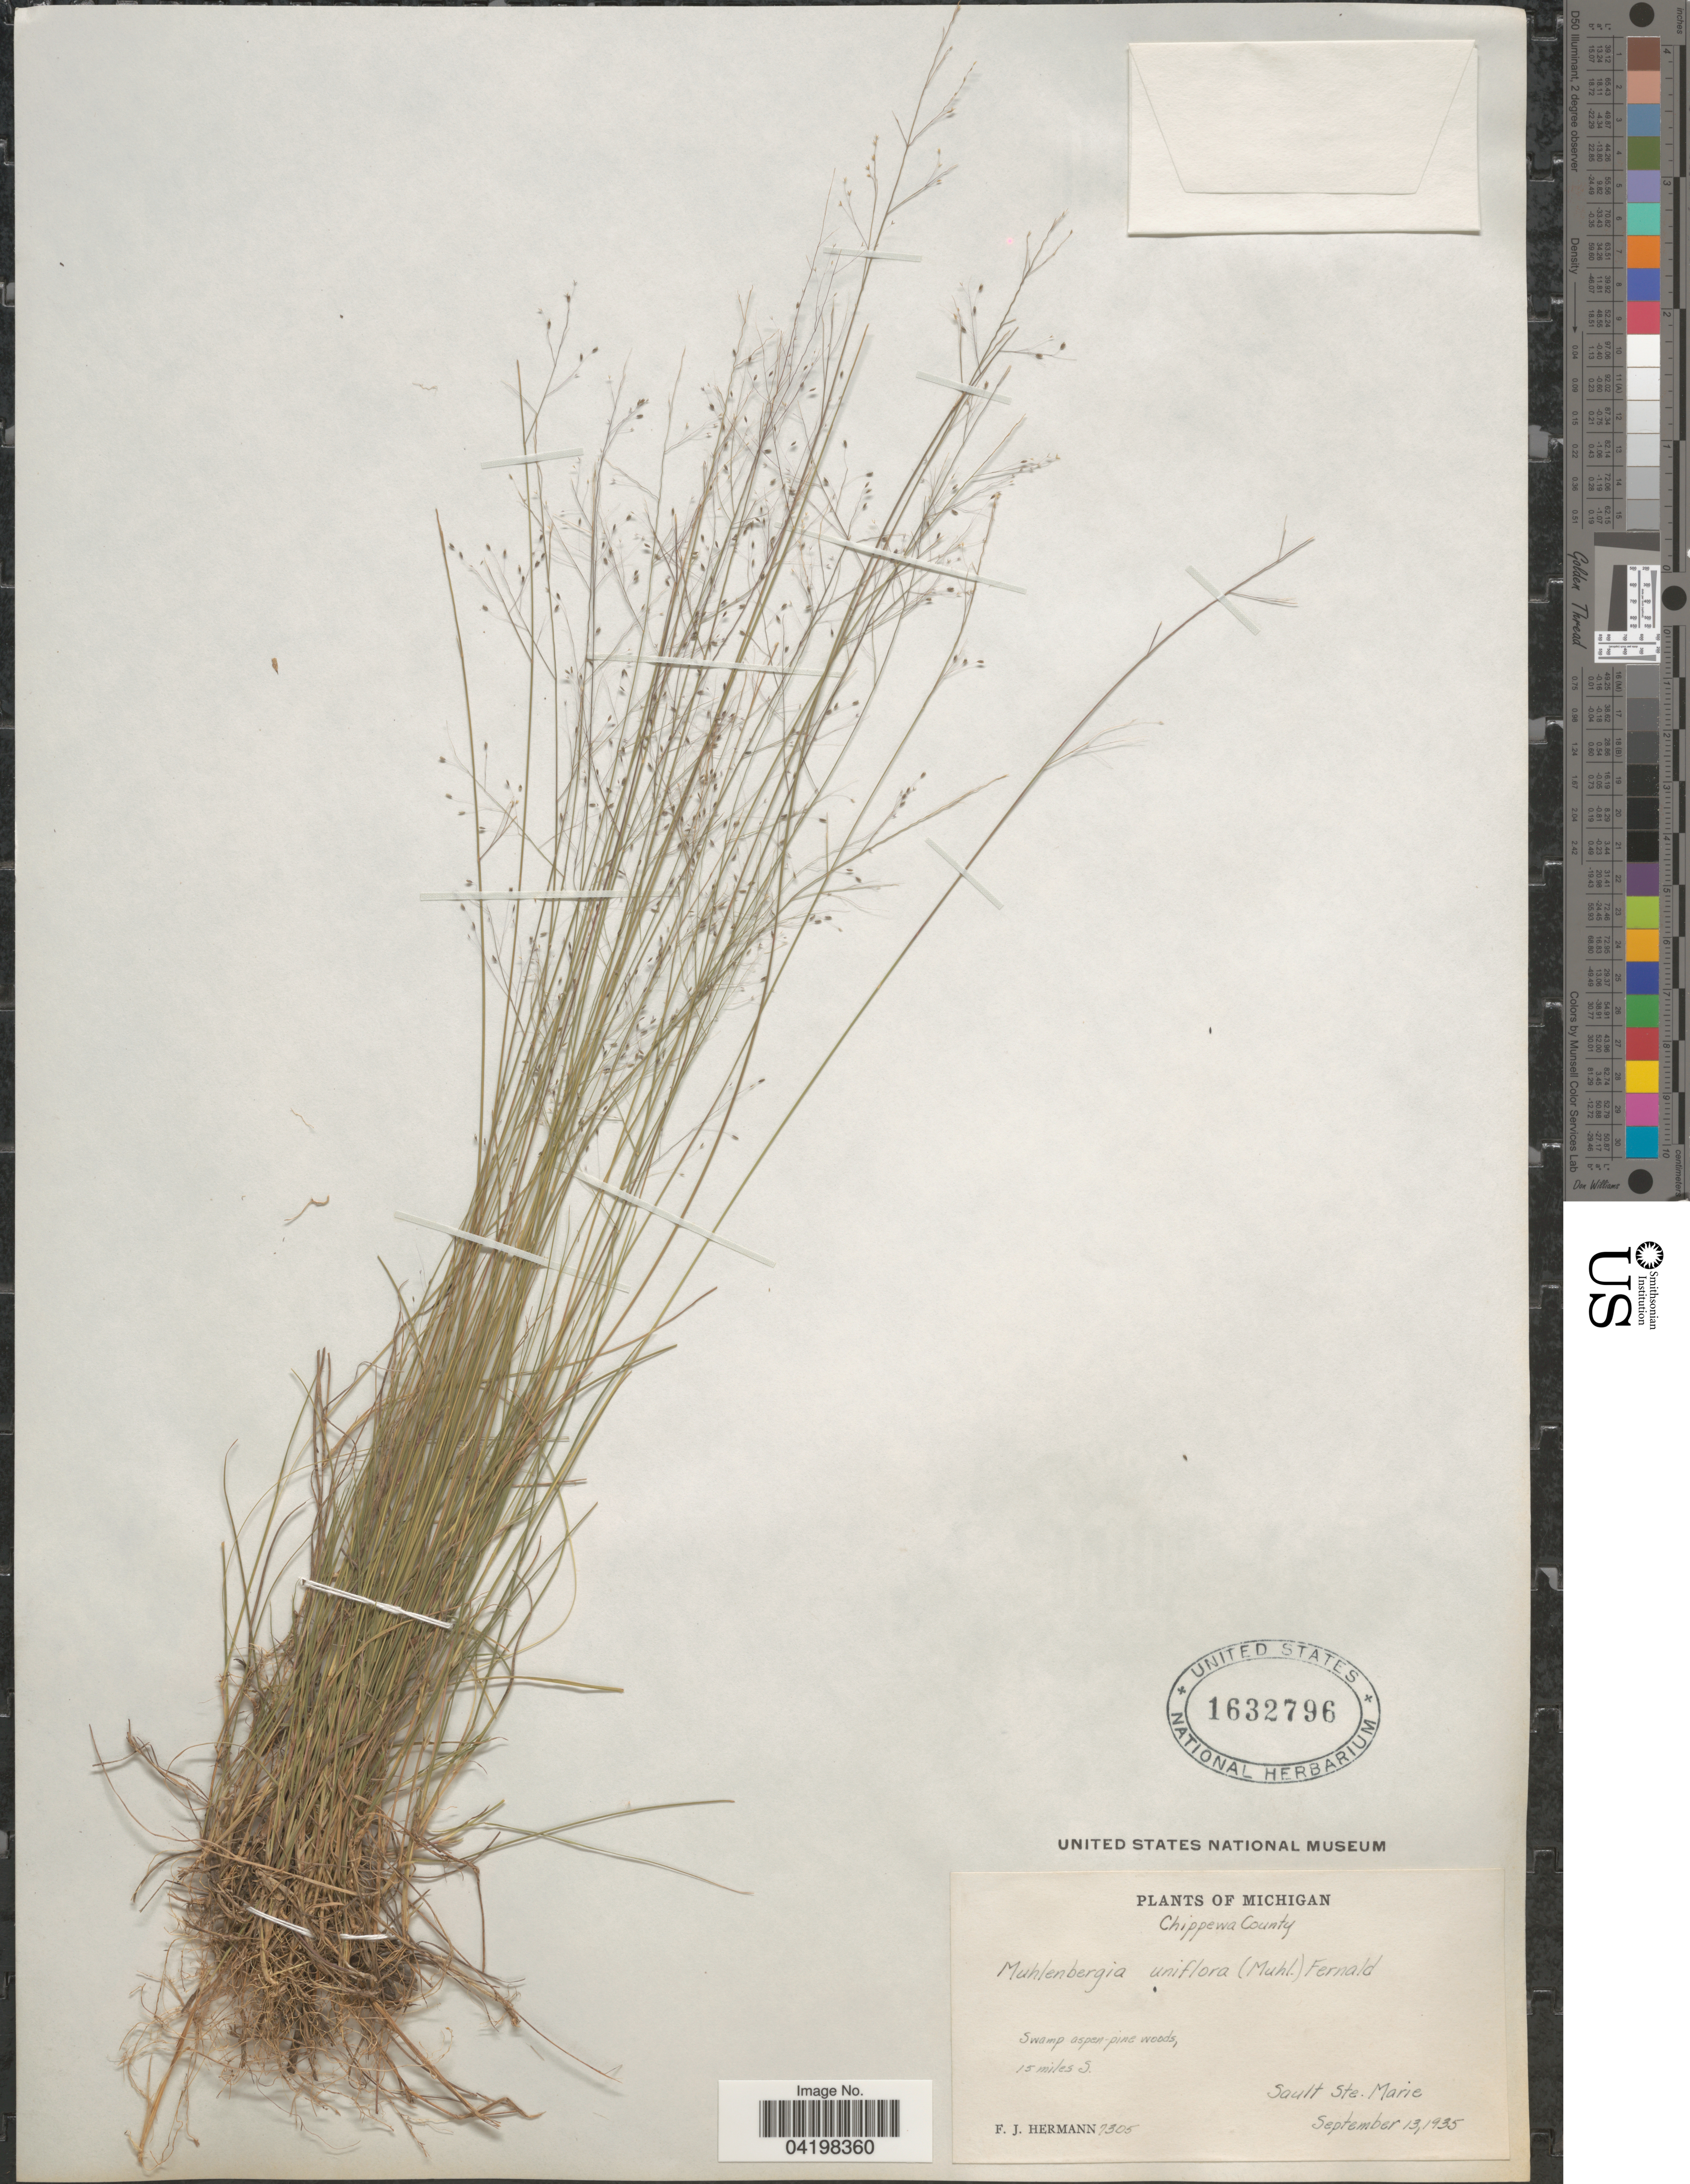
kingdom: Plantae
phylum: Tracheophyta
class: Liliopsida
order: Poales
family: Poaceae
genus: Muhlenbergia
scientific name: Muhlenbergia uniflora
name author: (Muhl.) Fernald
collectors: F. J. Hermann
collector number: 7305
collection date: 1935-09-13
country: United States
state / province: Michigan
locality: Chippewa County. Swamp aspen-pine woods, 15 miles S. Sault Ste. Marie.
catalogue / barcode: US 1632796